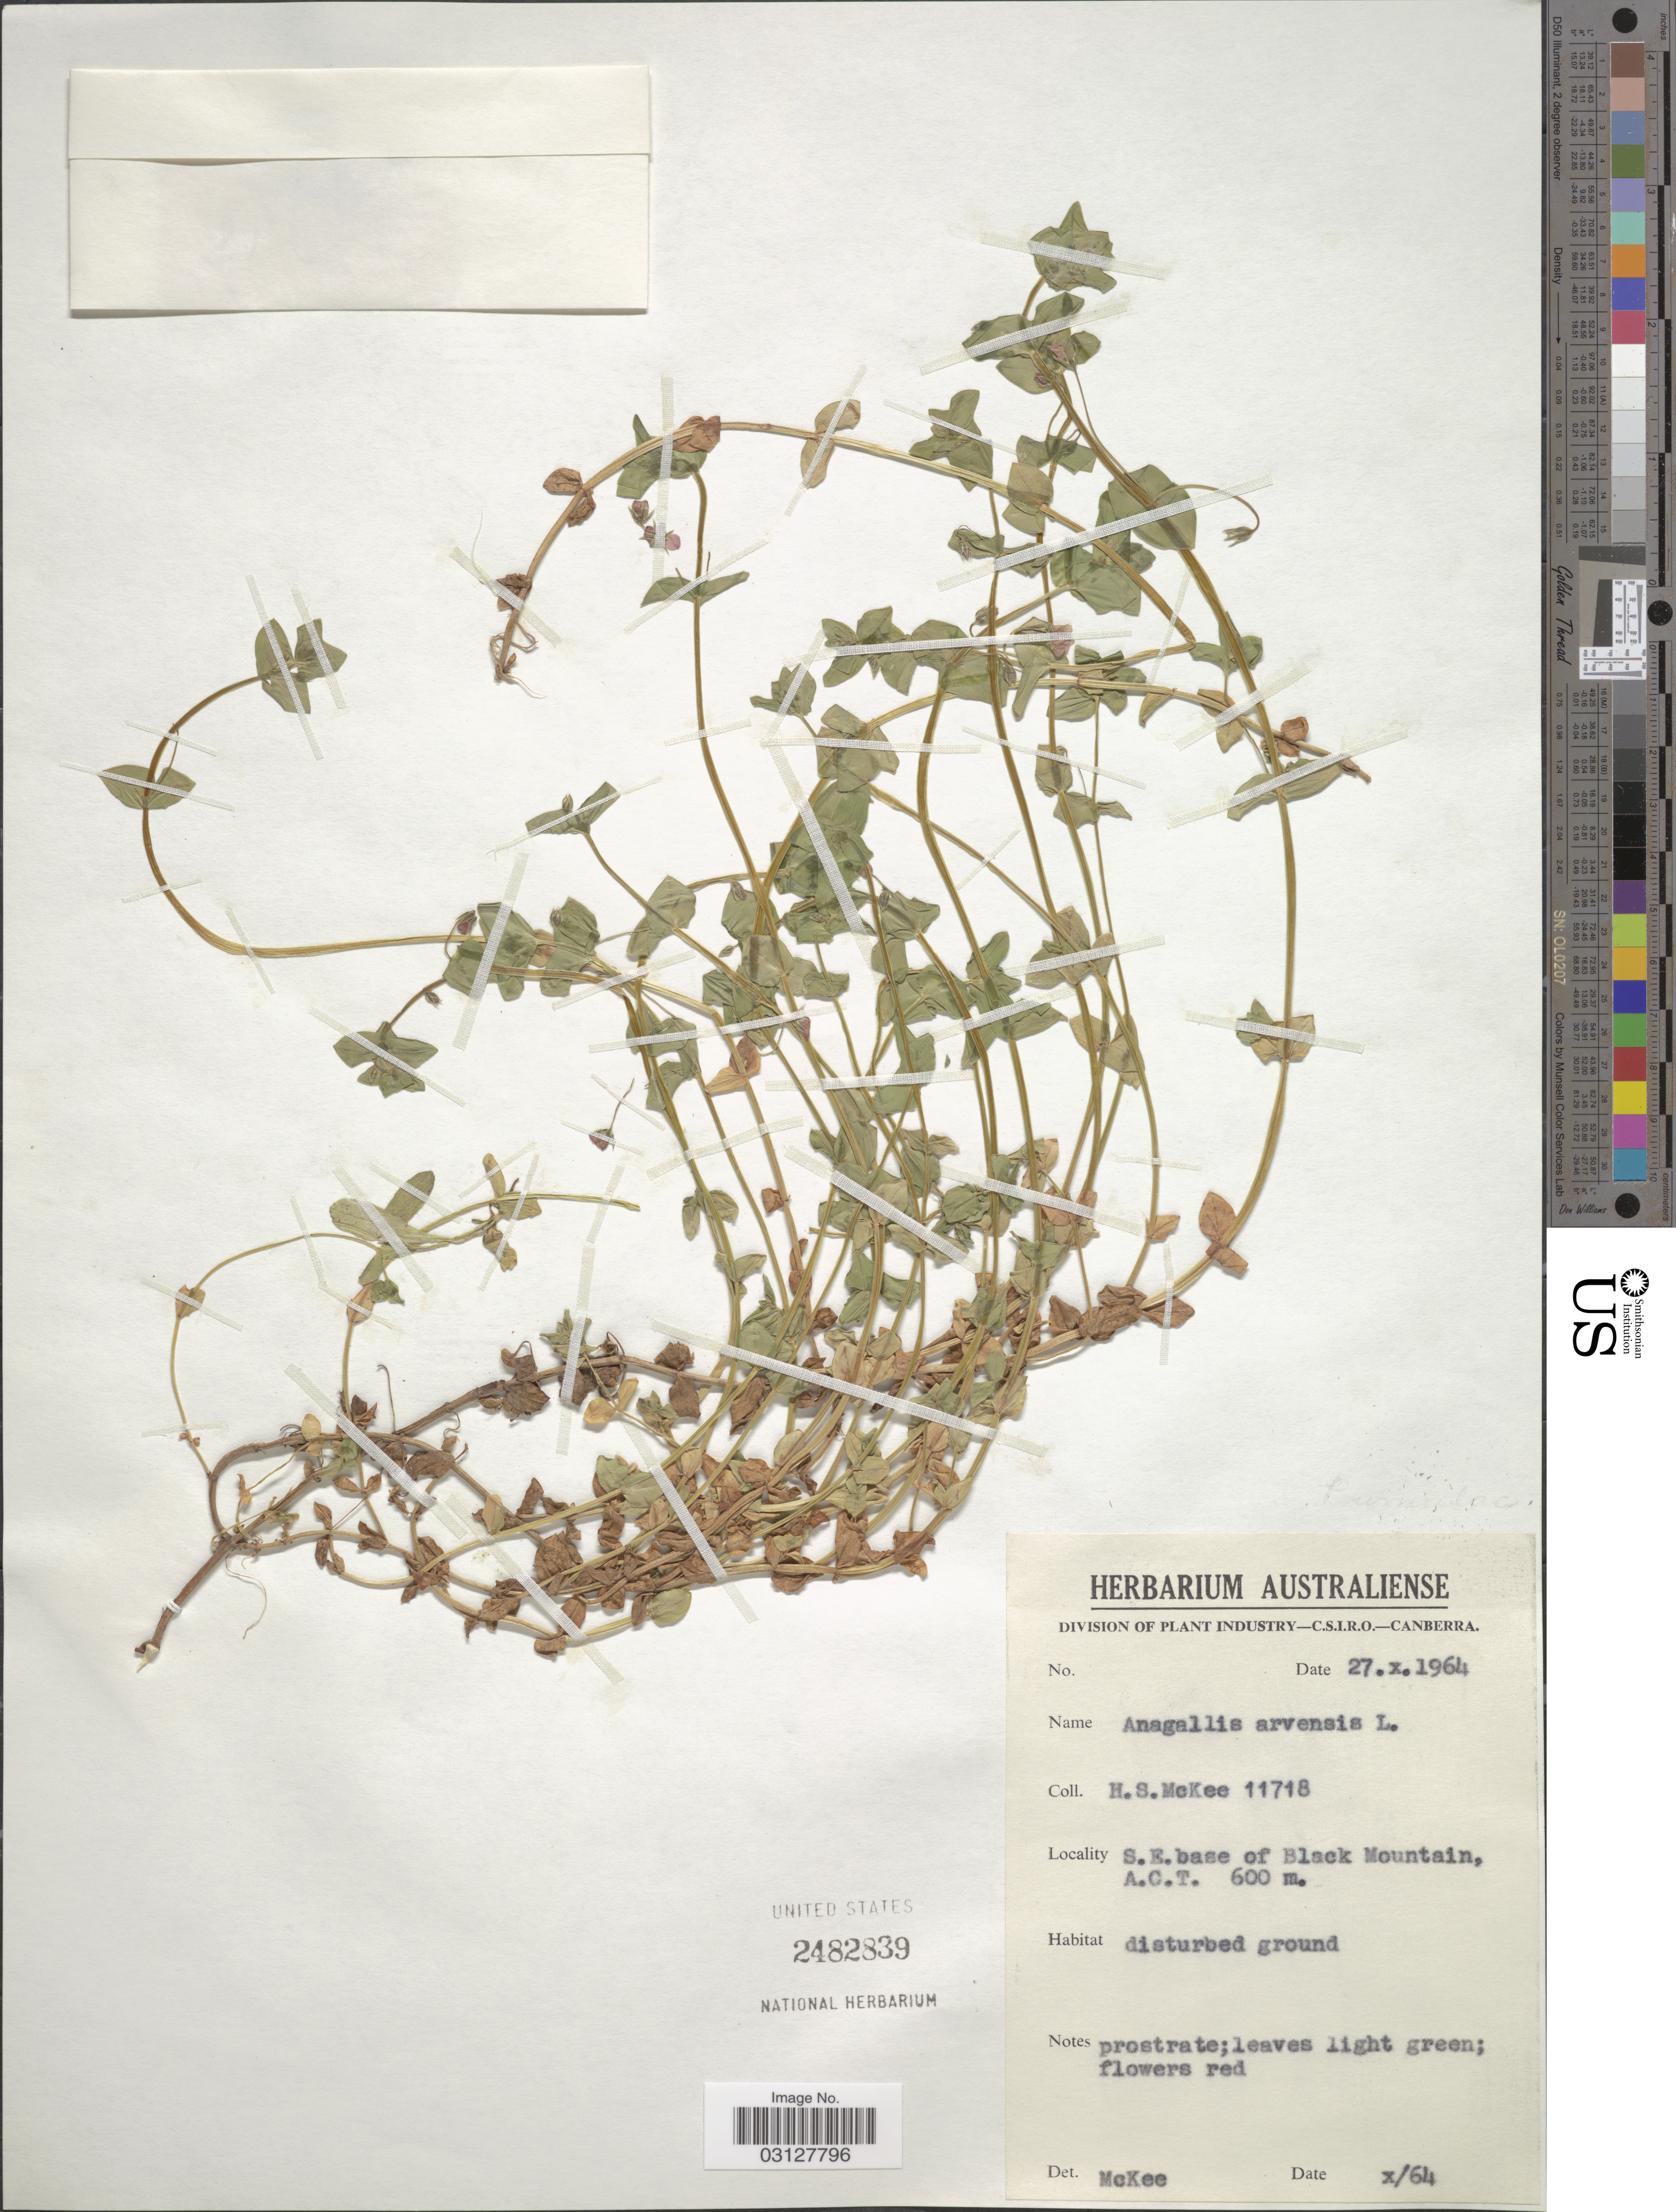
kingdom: Plantae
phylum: Tracheophyta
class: Magnoliopsida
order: Ericales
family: Primulaceae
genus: Anagallis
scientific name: Anagallis arvensis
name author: L.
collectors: H. S. McKee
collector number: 11718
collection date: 1964-10-27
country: Australia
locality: S.E. base of Black Mountain, A.C.T.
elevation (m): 600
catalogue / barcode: US 2482839